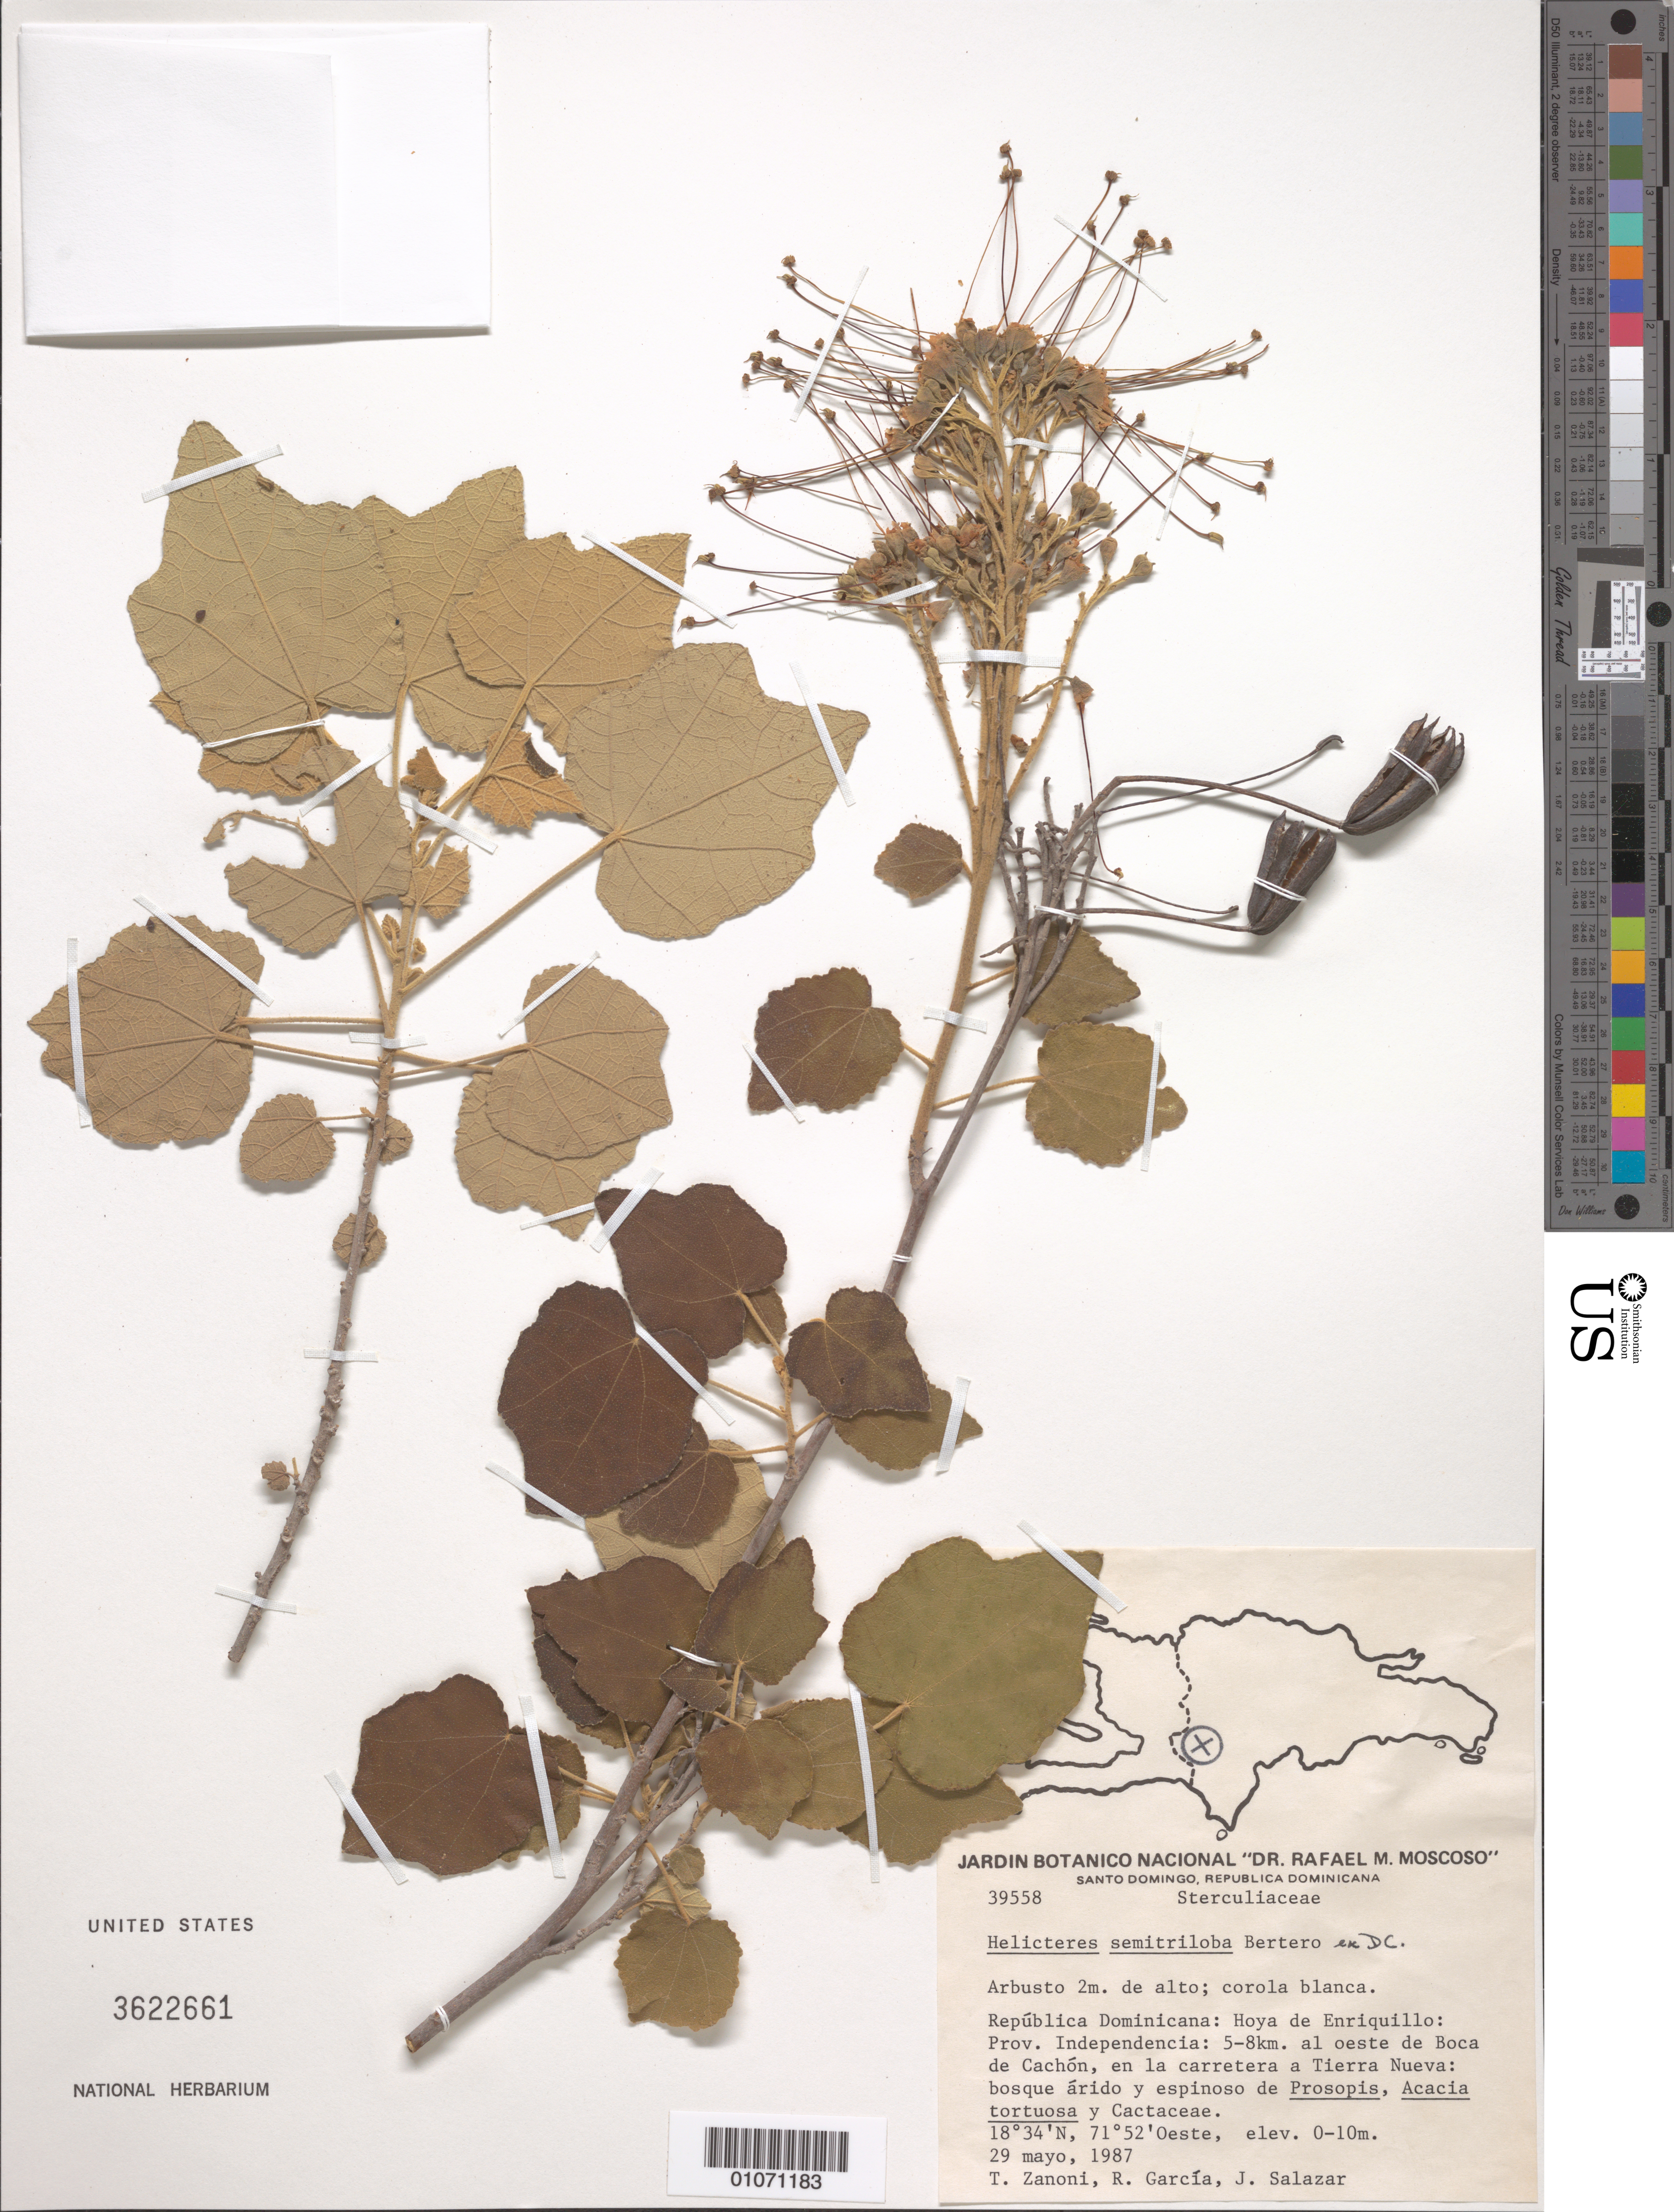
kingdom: Plantae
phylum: Tracheophyta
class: Magnoliopsida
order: Malvales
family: Malvaceae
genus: Helicteres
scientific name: Helicteres semitriloba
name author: Bertero ex DC.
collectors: T. A. Zanoni, R. G. García & J. Salazar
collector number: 39558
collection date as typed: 29 May 1987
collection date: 1987-05-29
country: Dominican Republic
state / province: Independencia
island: Hispaniola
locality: Hoya de Enriquillo, 5-8 km al oeste de Boca de Cachón, en la carretera a Tierra Nueva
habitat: Bosque árido y espinoso de Prosopis, Acacia tortuosa y Cactaceae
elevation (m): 0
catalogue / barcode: US 3622661